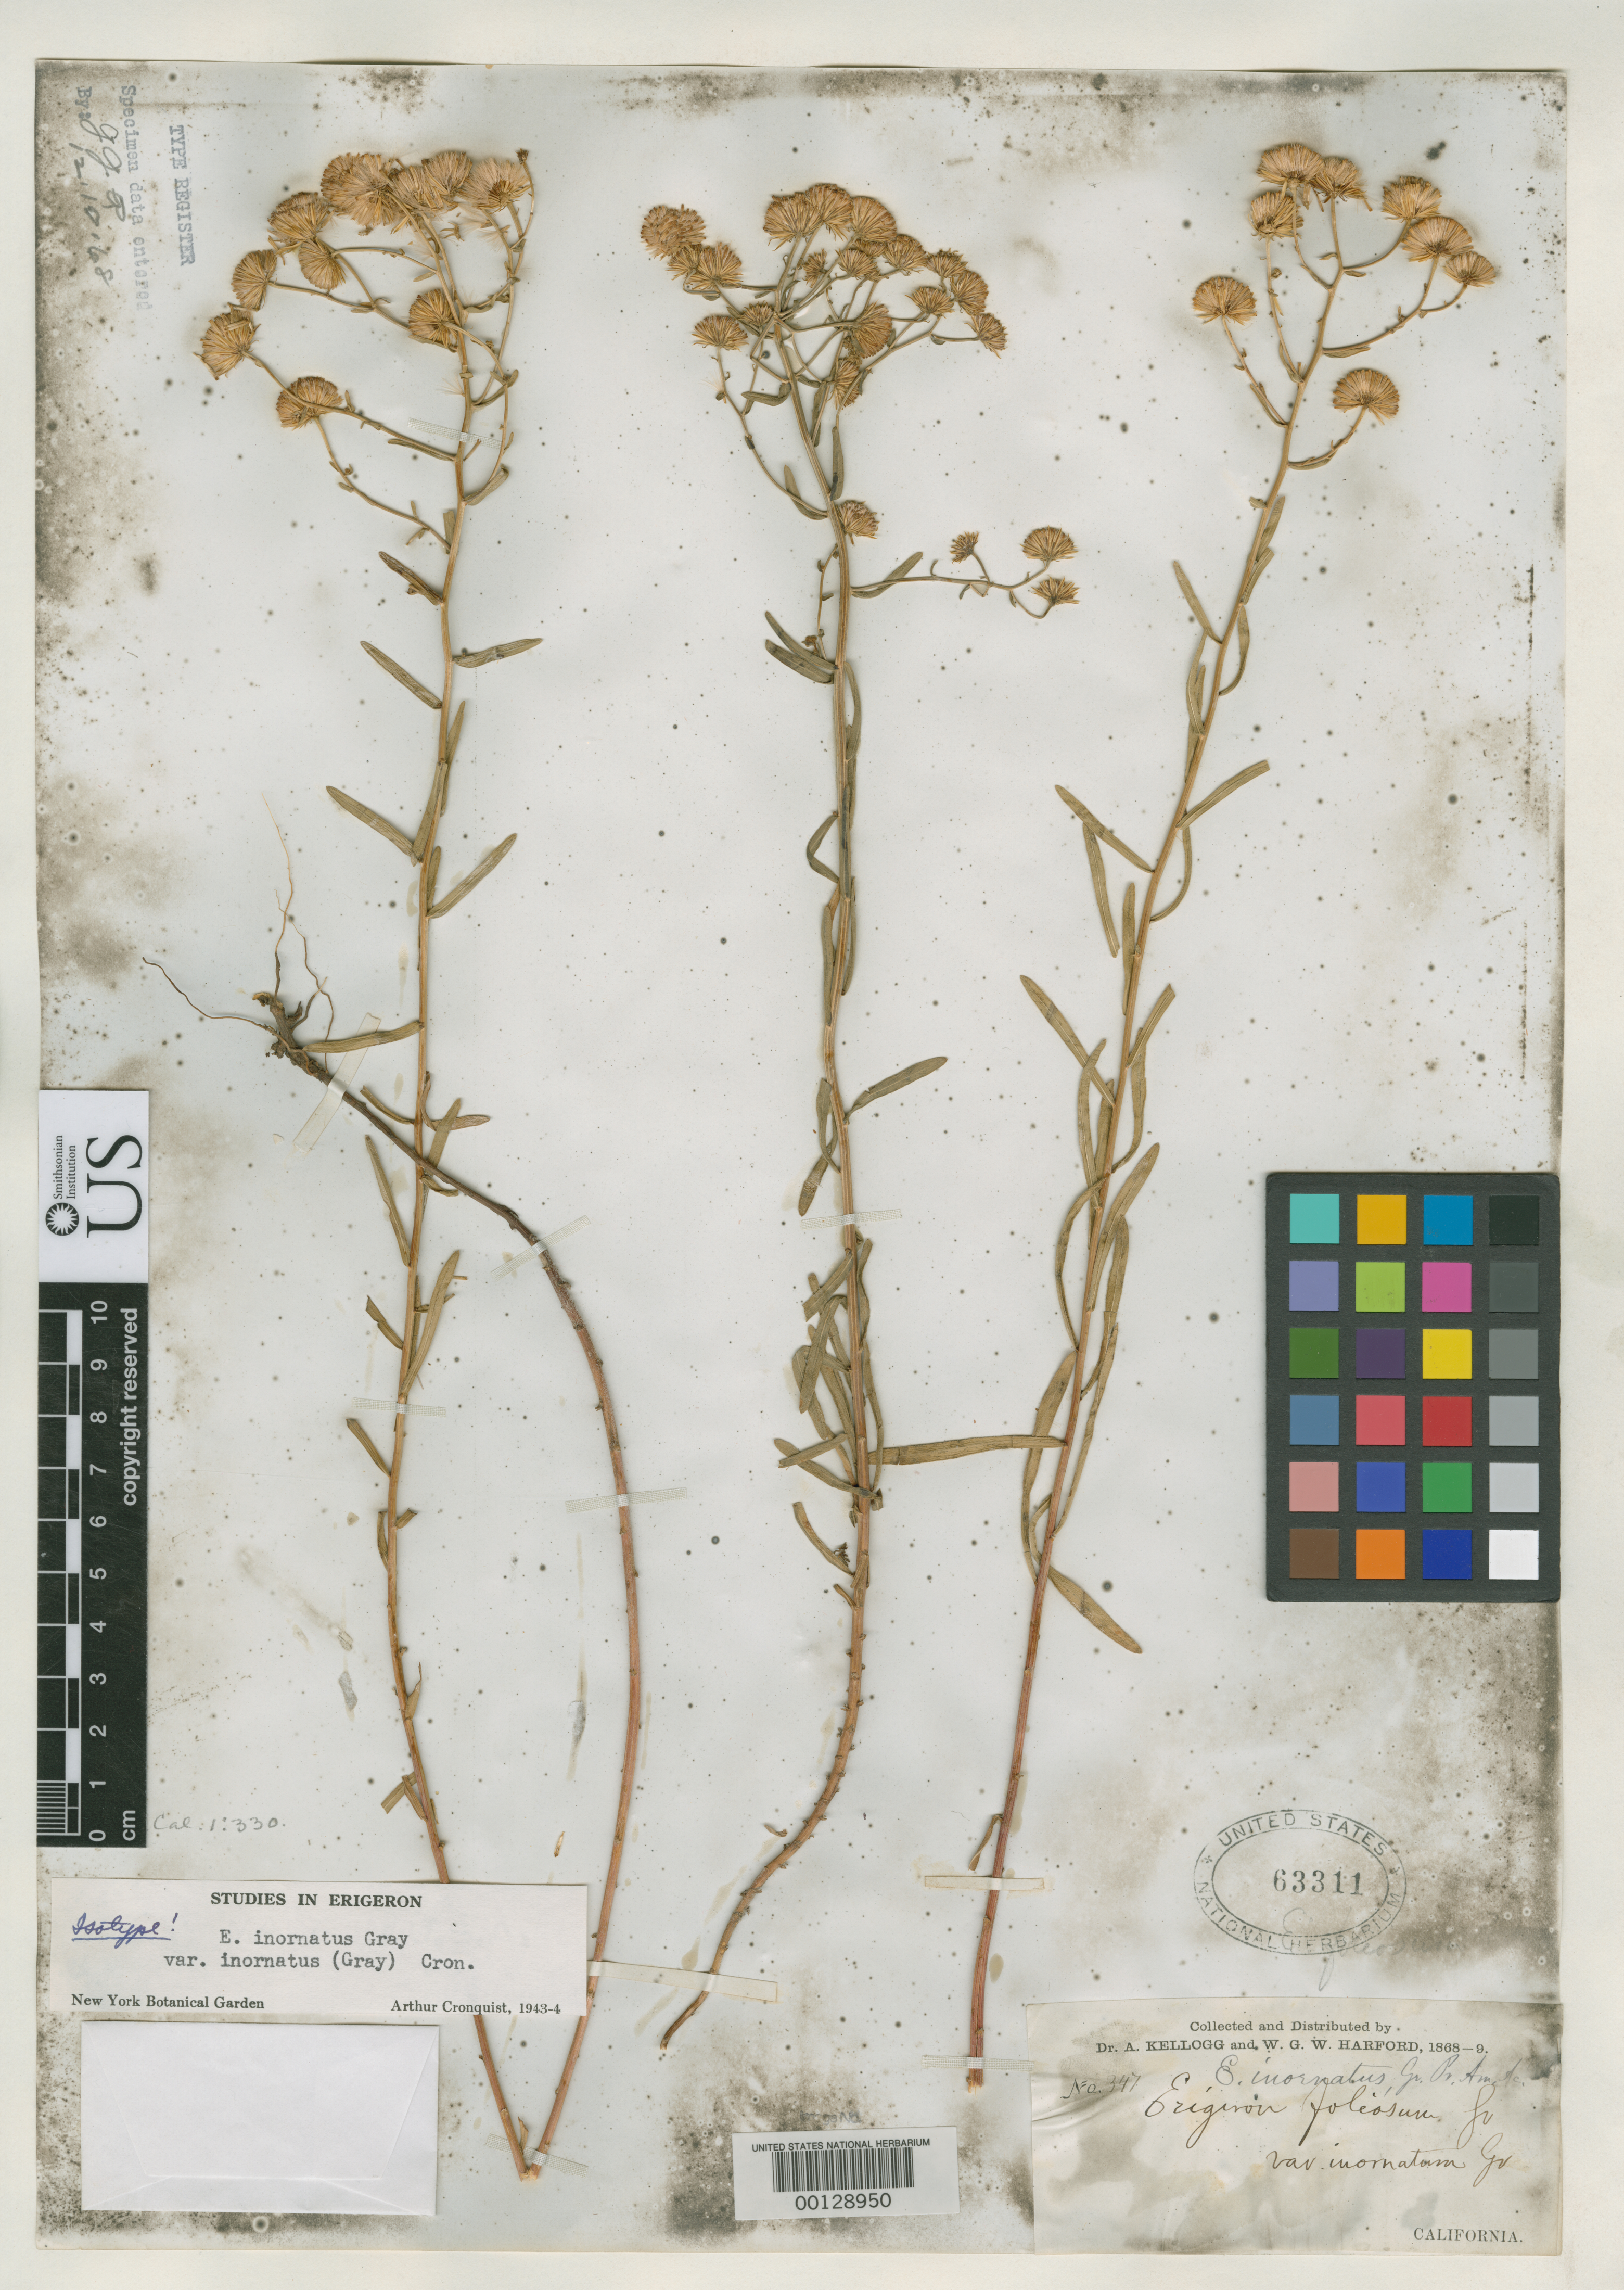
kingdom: Plantae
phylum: Tracheophyta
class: Magnoliopsida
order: Asterales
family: Asteraceae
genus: Erigeron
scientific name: Erigeron foliosus var. inornatus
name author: A. Gray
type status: Isotype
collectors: A. Kellogg & W. G. W. Harford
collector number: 347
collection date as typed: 1868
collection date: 1868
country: United States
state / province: California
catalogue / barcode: US 63311